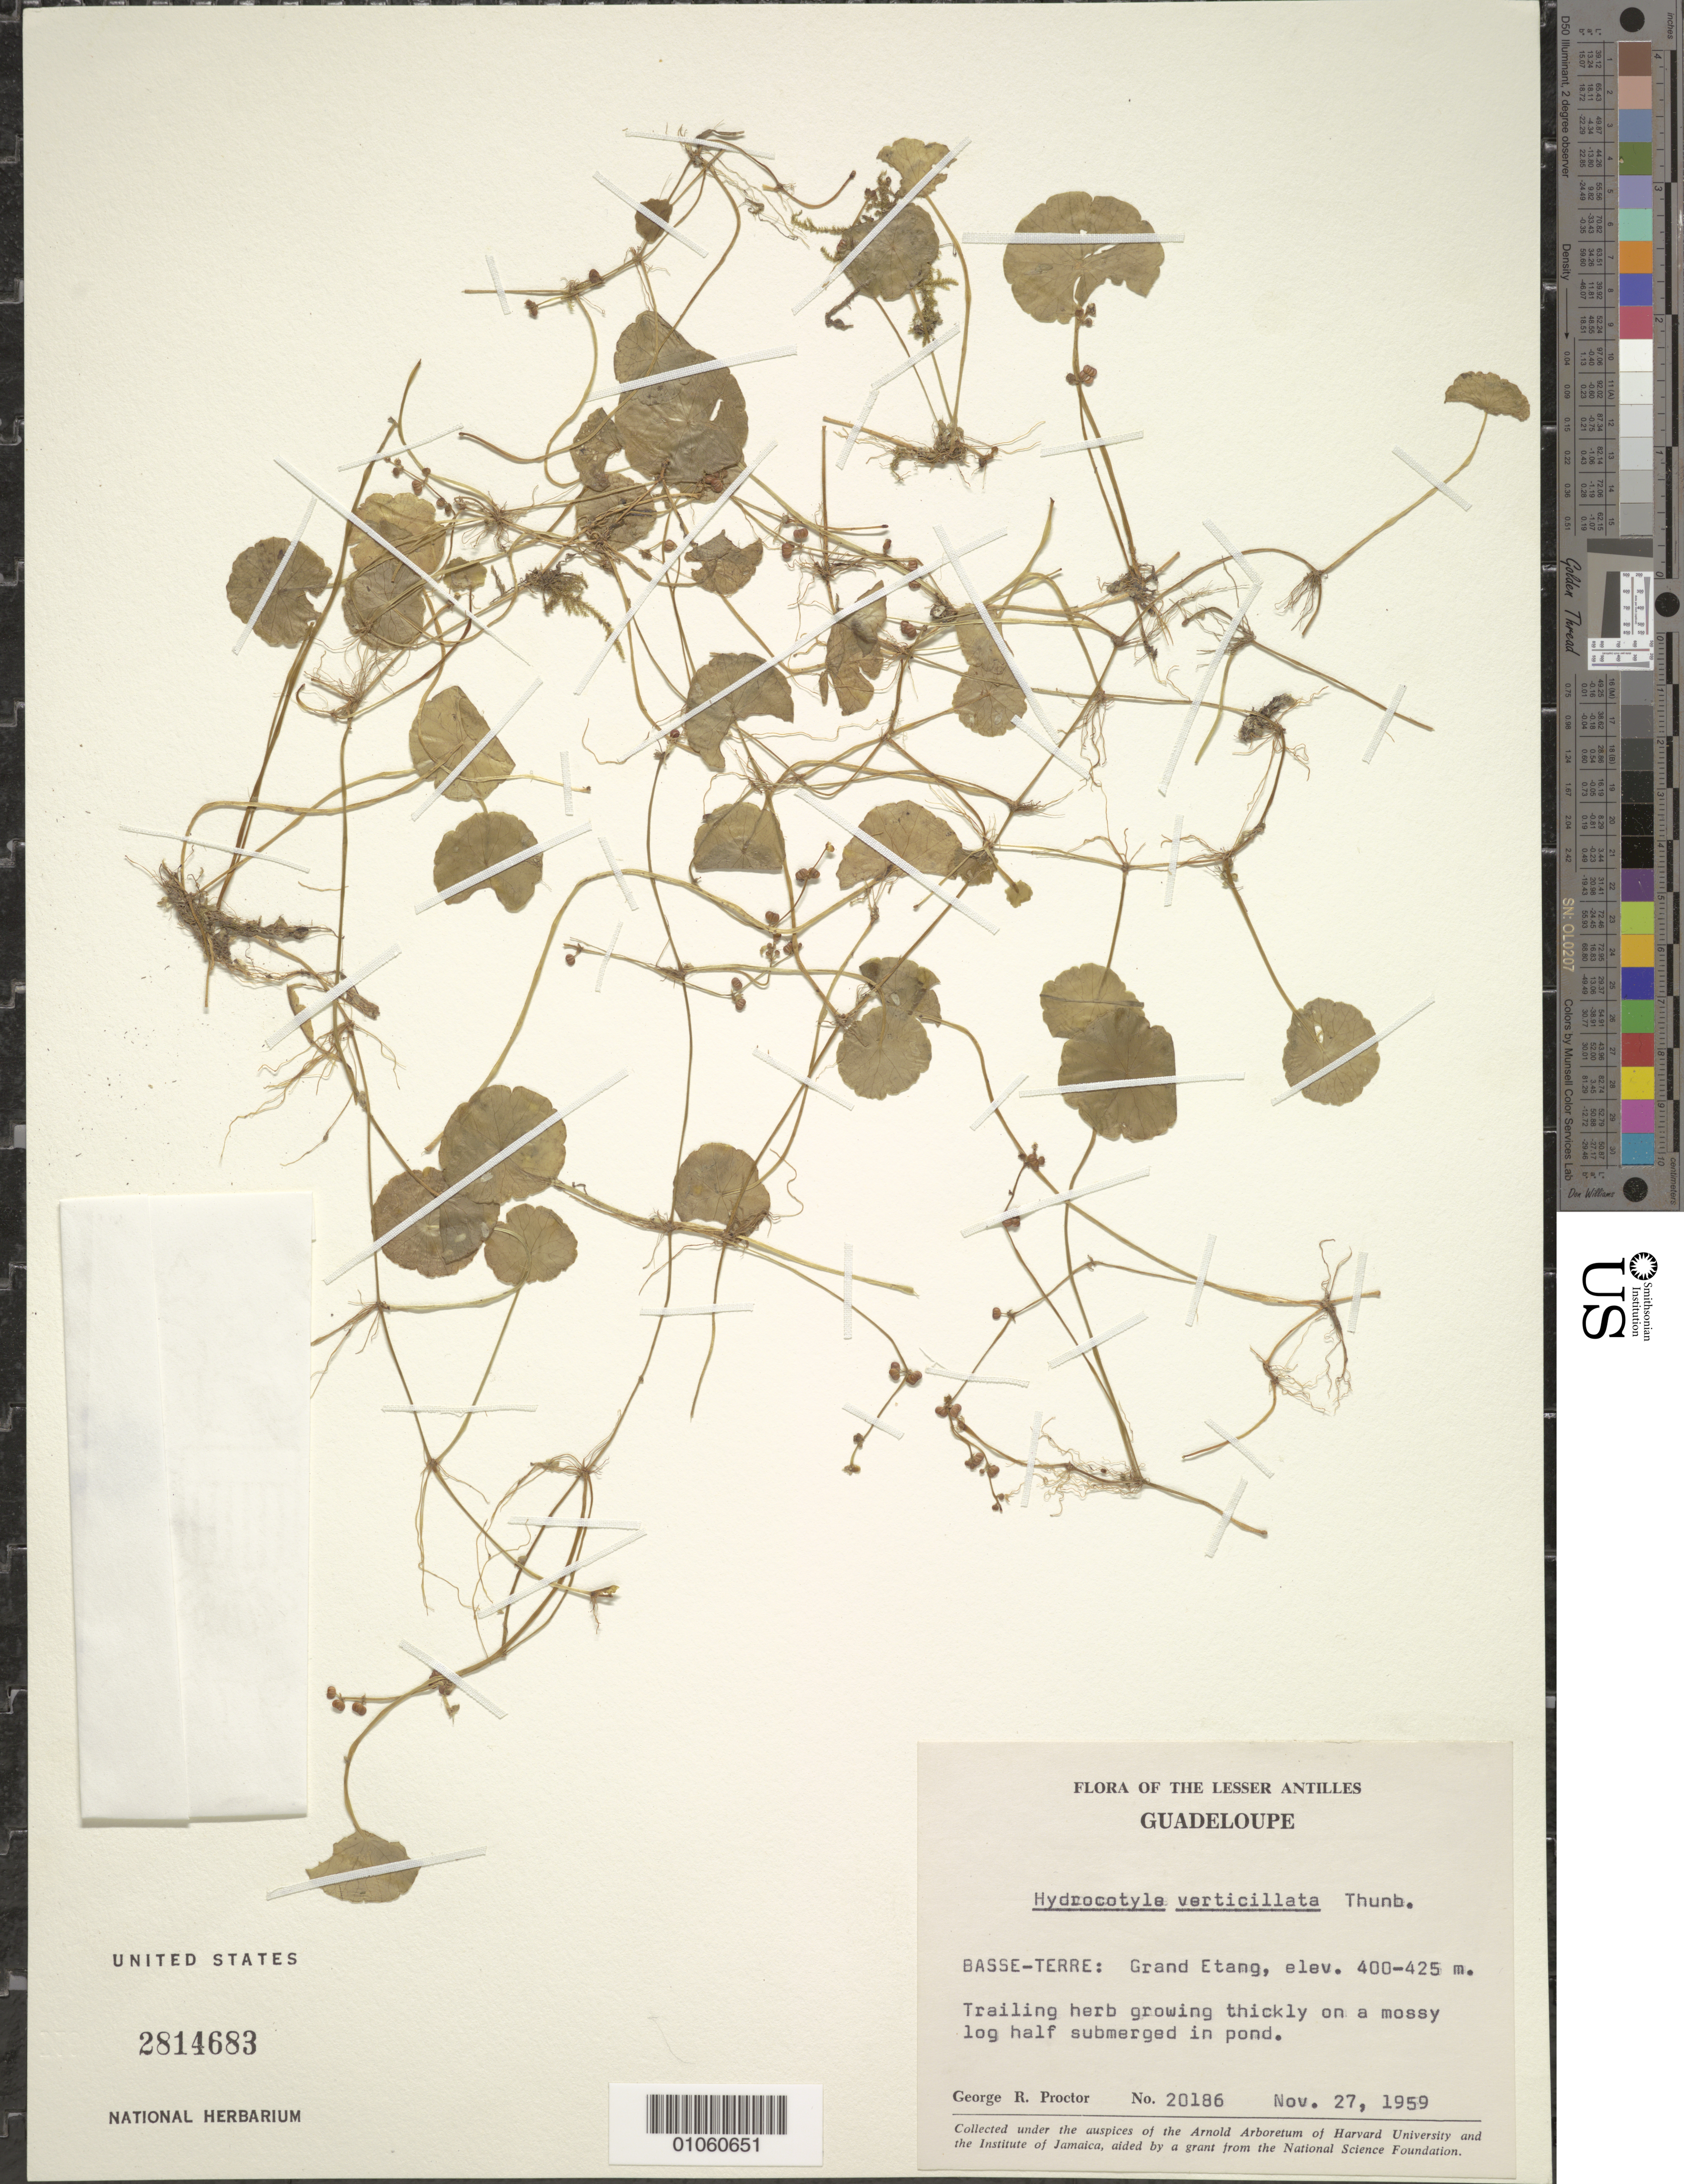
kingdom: Plantae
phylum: Tracheophyta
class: Magnoliopsida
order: Apiales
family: Araliaceae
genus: Hydrocotyle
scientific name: Hydrocotyle verticillata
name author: Thunb.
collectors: G. R. Proctor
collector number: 20186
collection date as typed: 27 Nov 1959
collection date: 1959-11-27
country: Guadeloupe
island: Basse Terre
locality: Grand Etang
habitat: Growing thickly on a mossy log half submerged in pond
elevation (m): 400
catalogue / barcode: US 2814683